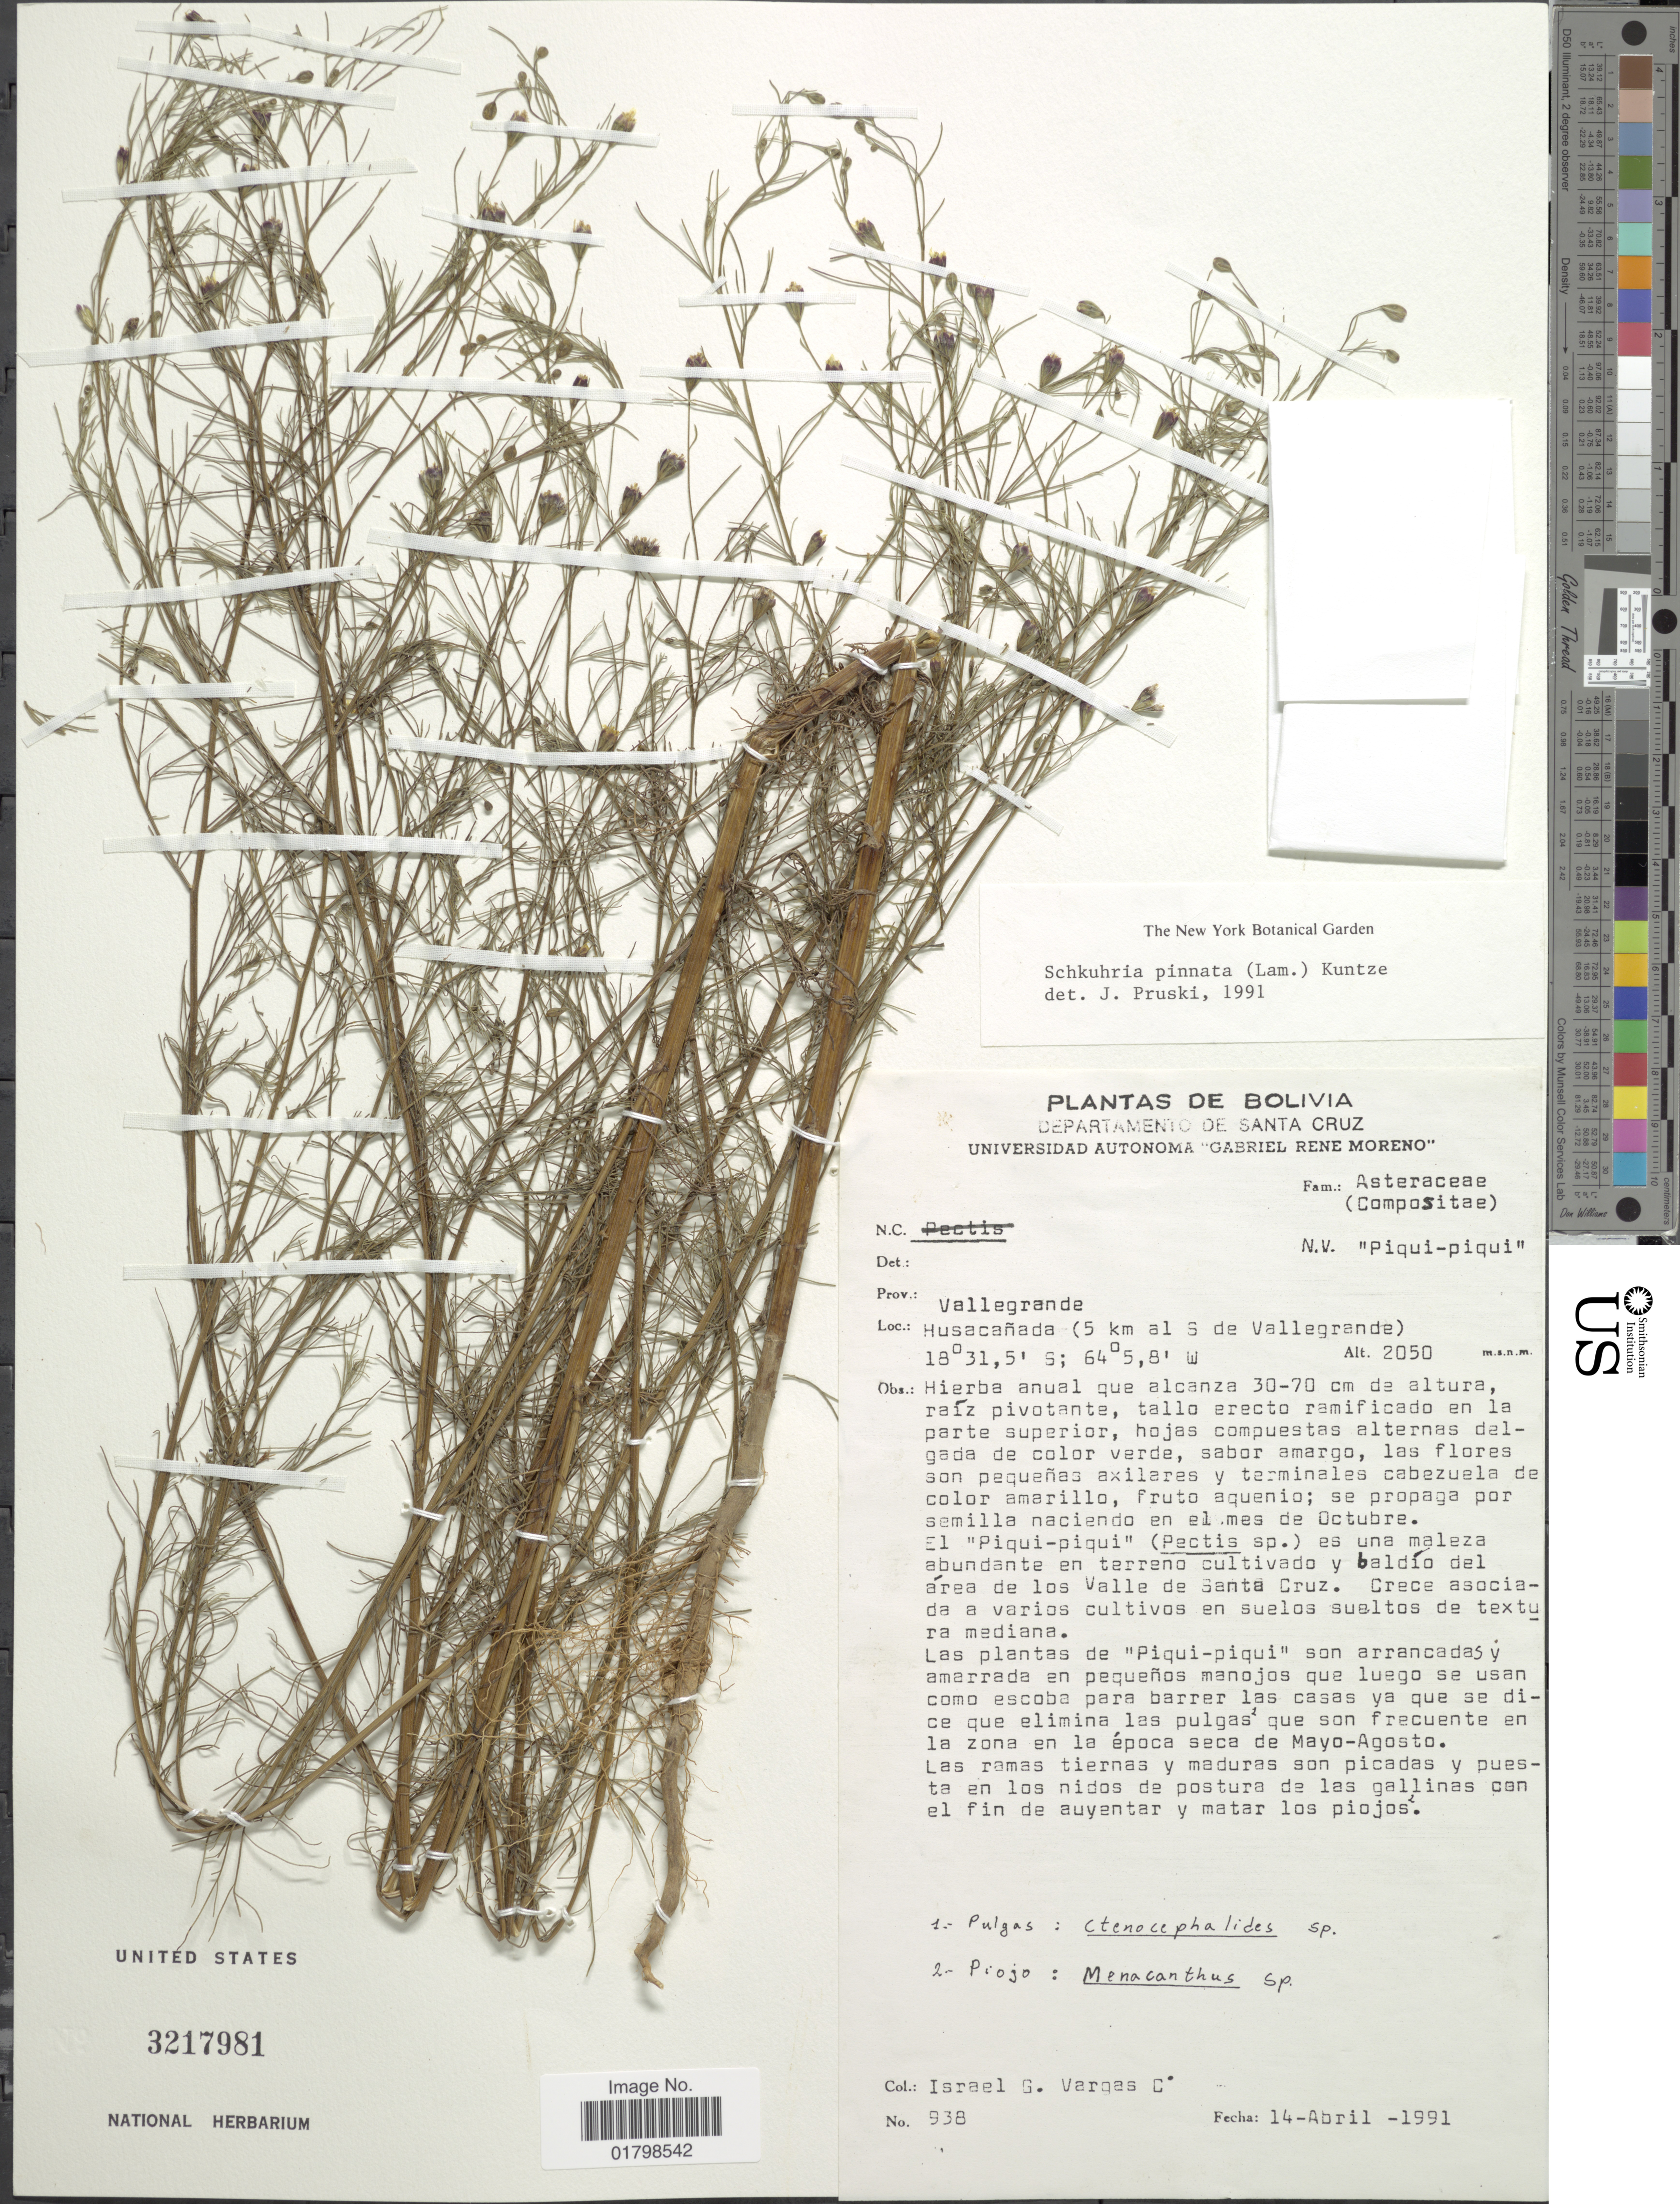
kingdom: Plantae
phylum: Tracheophyta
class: Magnoliopsida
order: Asterales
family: Asteraceae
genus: Schkuhria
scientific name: Schkuhria pinnata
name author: (Lam.) Kuntze ex Thell.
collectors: I. G. Vargas C.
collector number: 938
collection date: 1991-04-14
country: Bolivia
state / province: Santa Cruz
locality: Prov. Vallegrande, Husacanada (5 km al S de Vallegrande)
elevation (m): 2050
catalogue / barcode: US 3217981